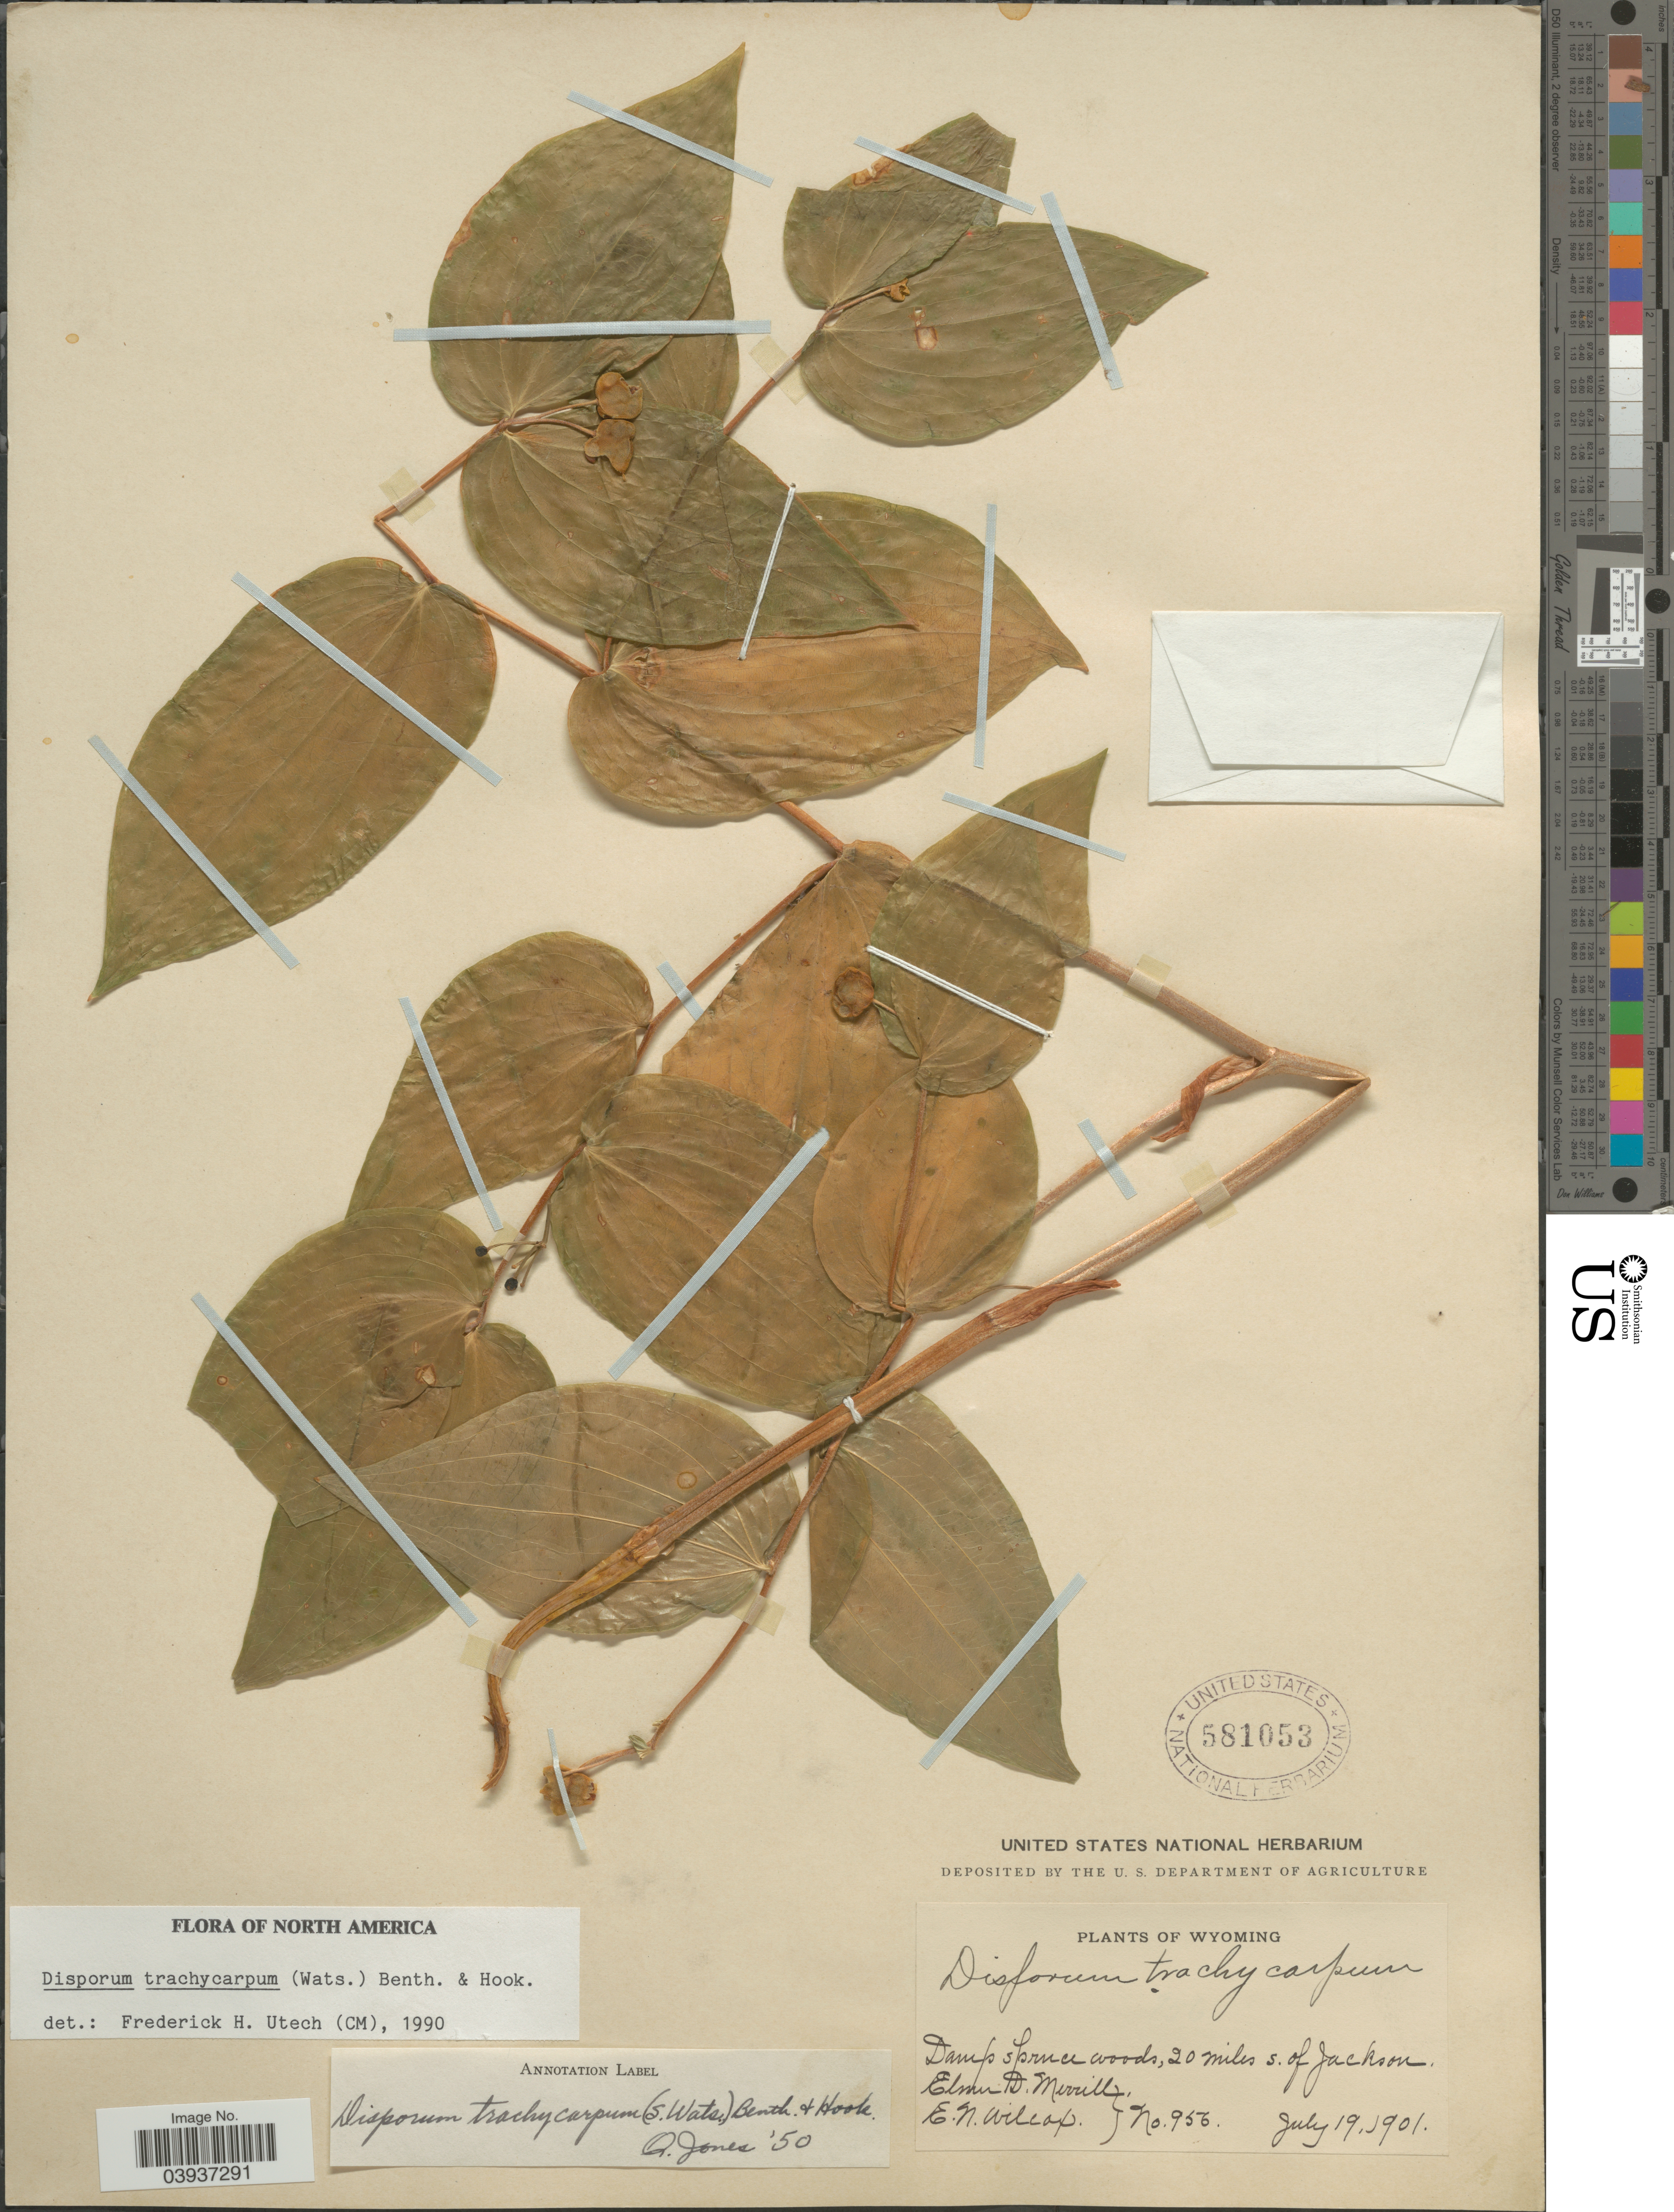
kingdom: Plantae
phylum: Tracheophyta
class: Liliopsida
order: Liliales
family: Colchicaceae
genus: Disporum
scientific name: Disporum trachycarpum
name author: (S. Watson) Benth. & Hook. f.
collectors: E. D. Merrill & E. Wilcox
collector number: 956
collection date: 1901-07-19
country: United States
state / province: Wyoming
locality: Damp spruce woods, 20 miles s. of Jackson.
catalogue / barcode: US 581053